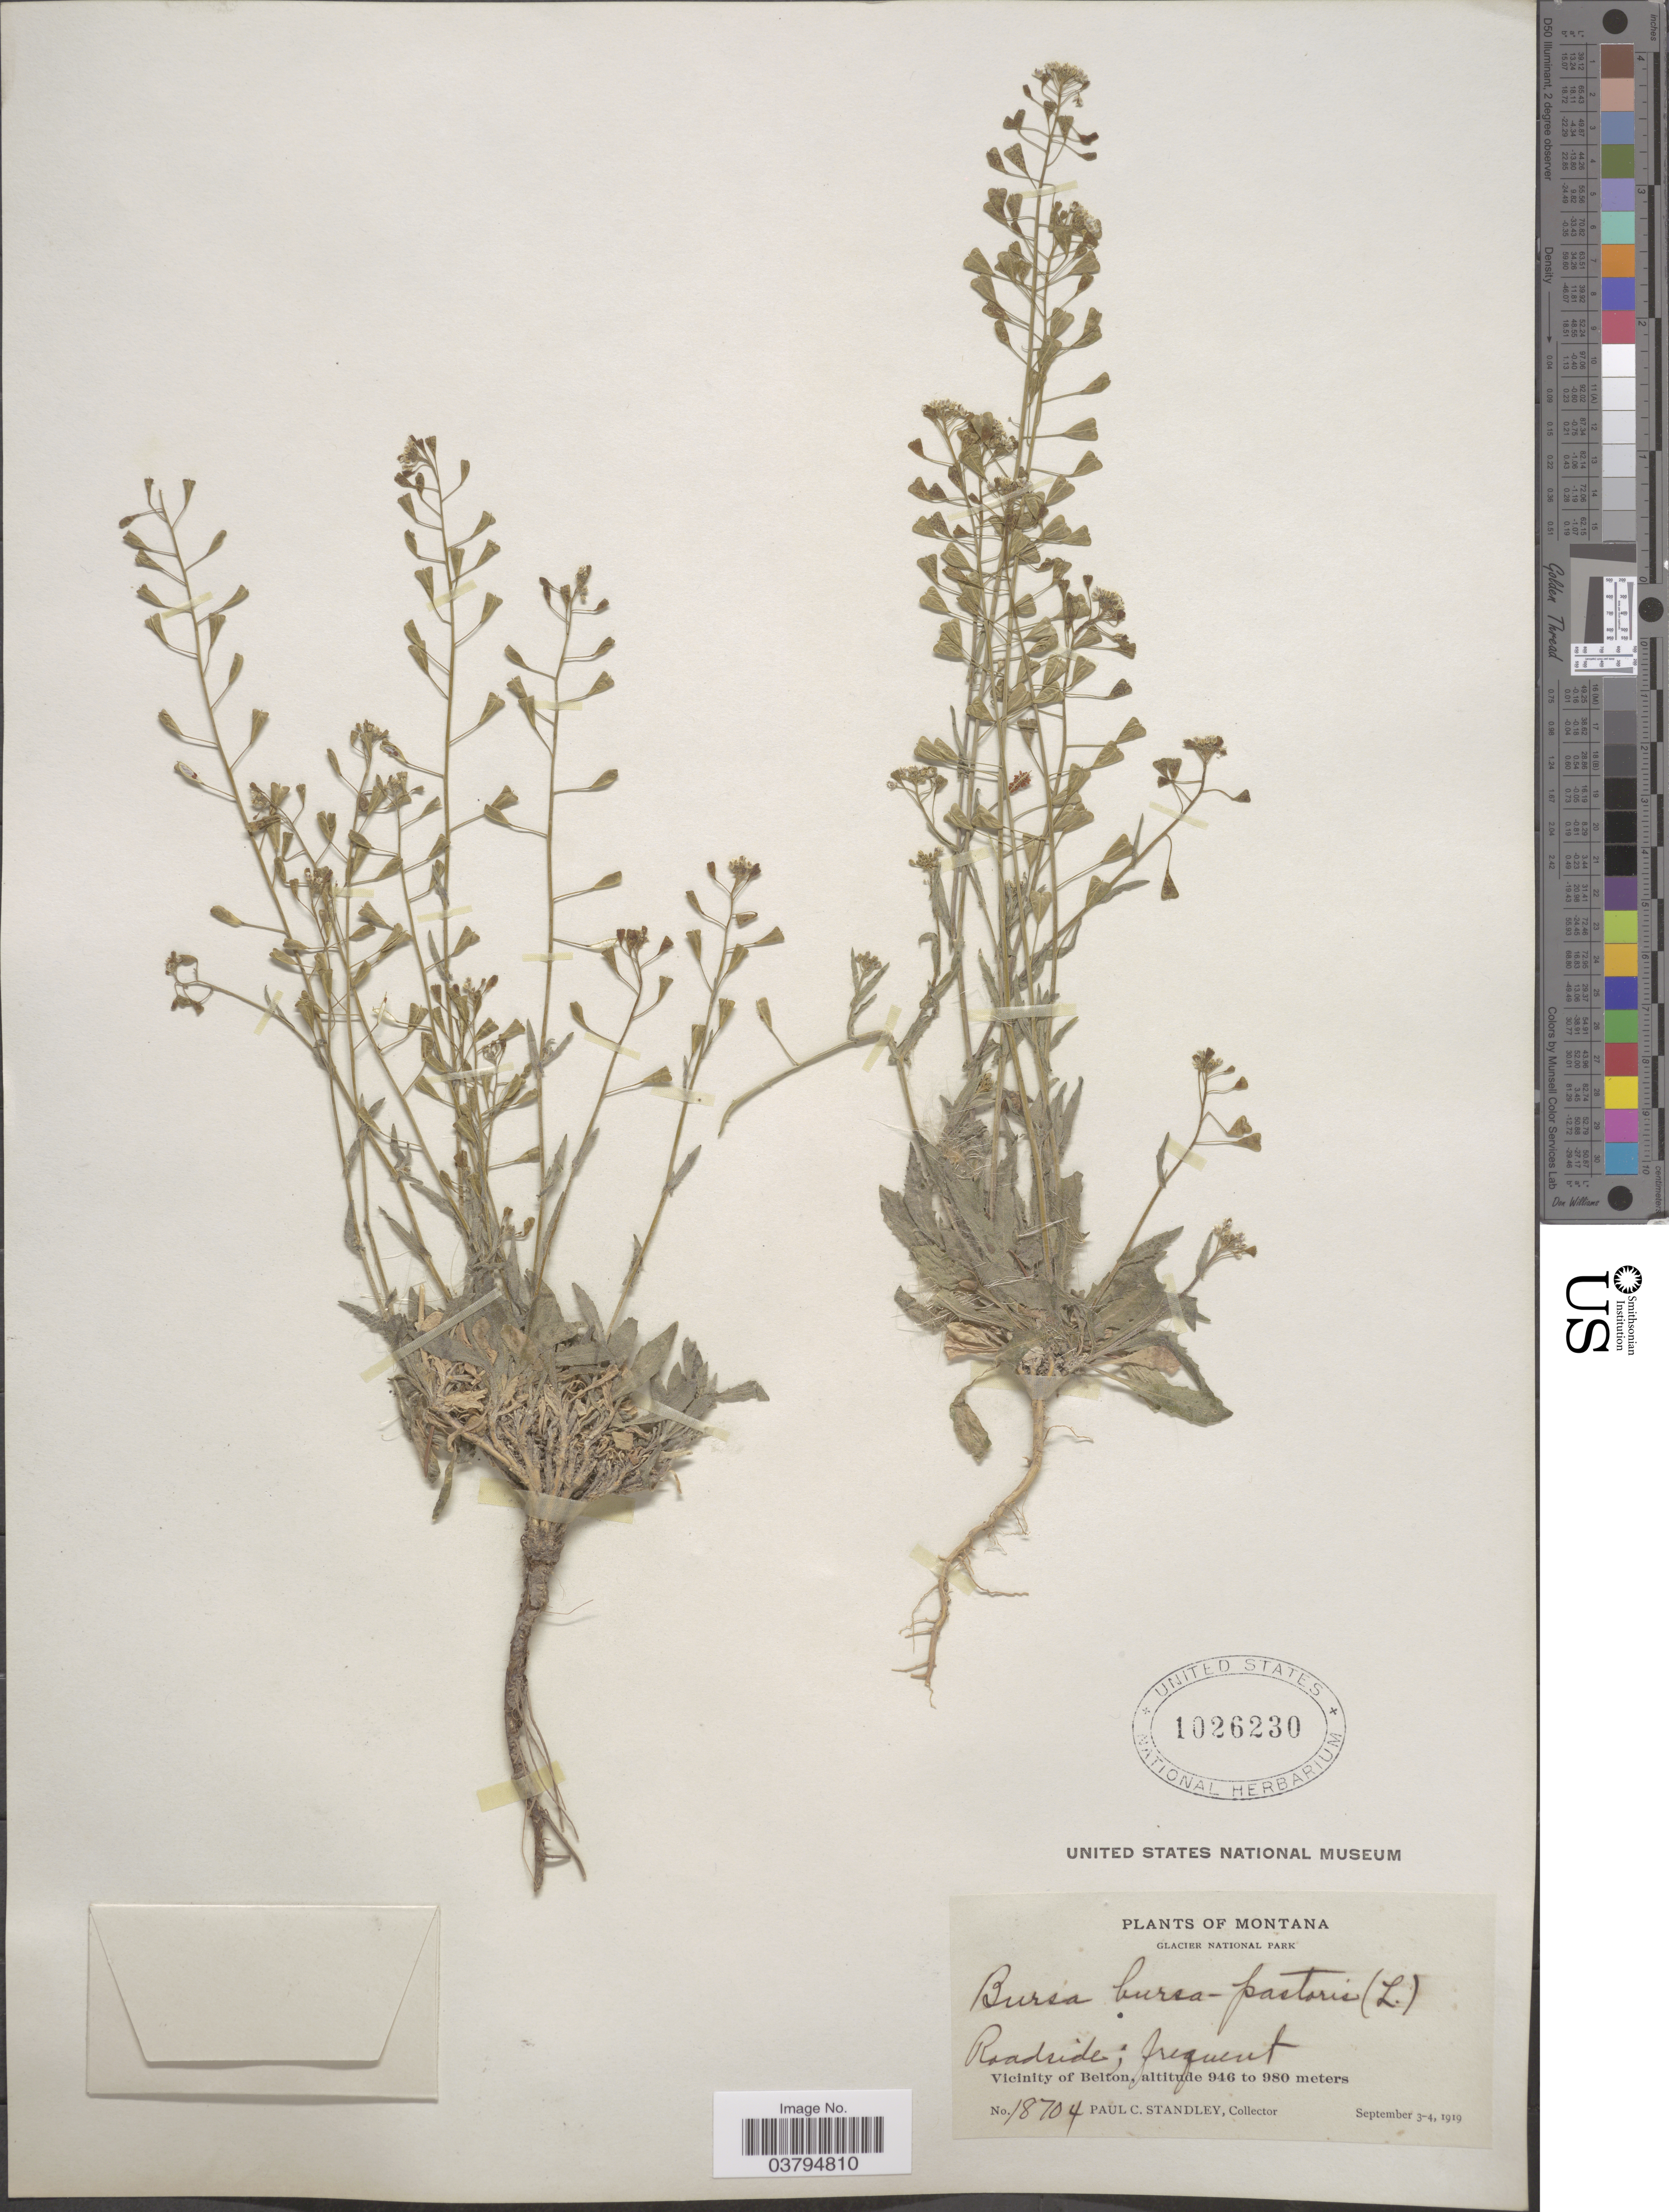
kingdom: Plantae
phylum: Tracheophyta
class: Magnoliopsida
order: Brassicales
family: Brassicaceae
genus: Capsella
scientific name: Capsella bursa-pastoris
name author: (L.) Medik.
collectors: P. C. Standley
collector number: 18704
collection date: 1919-09-03/1919-09-04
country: United States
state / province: Montana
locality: Glacier National Park. Vicinity of Belton.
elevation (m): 946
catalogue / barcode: US 1026230